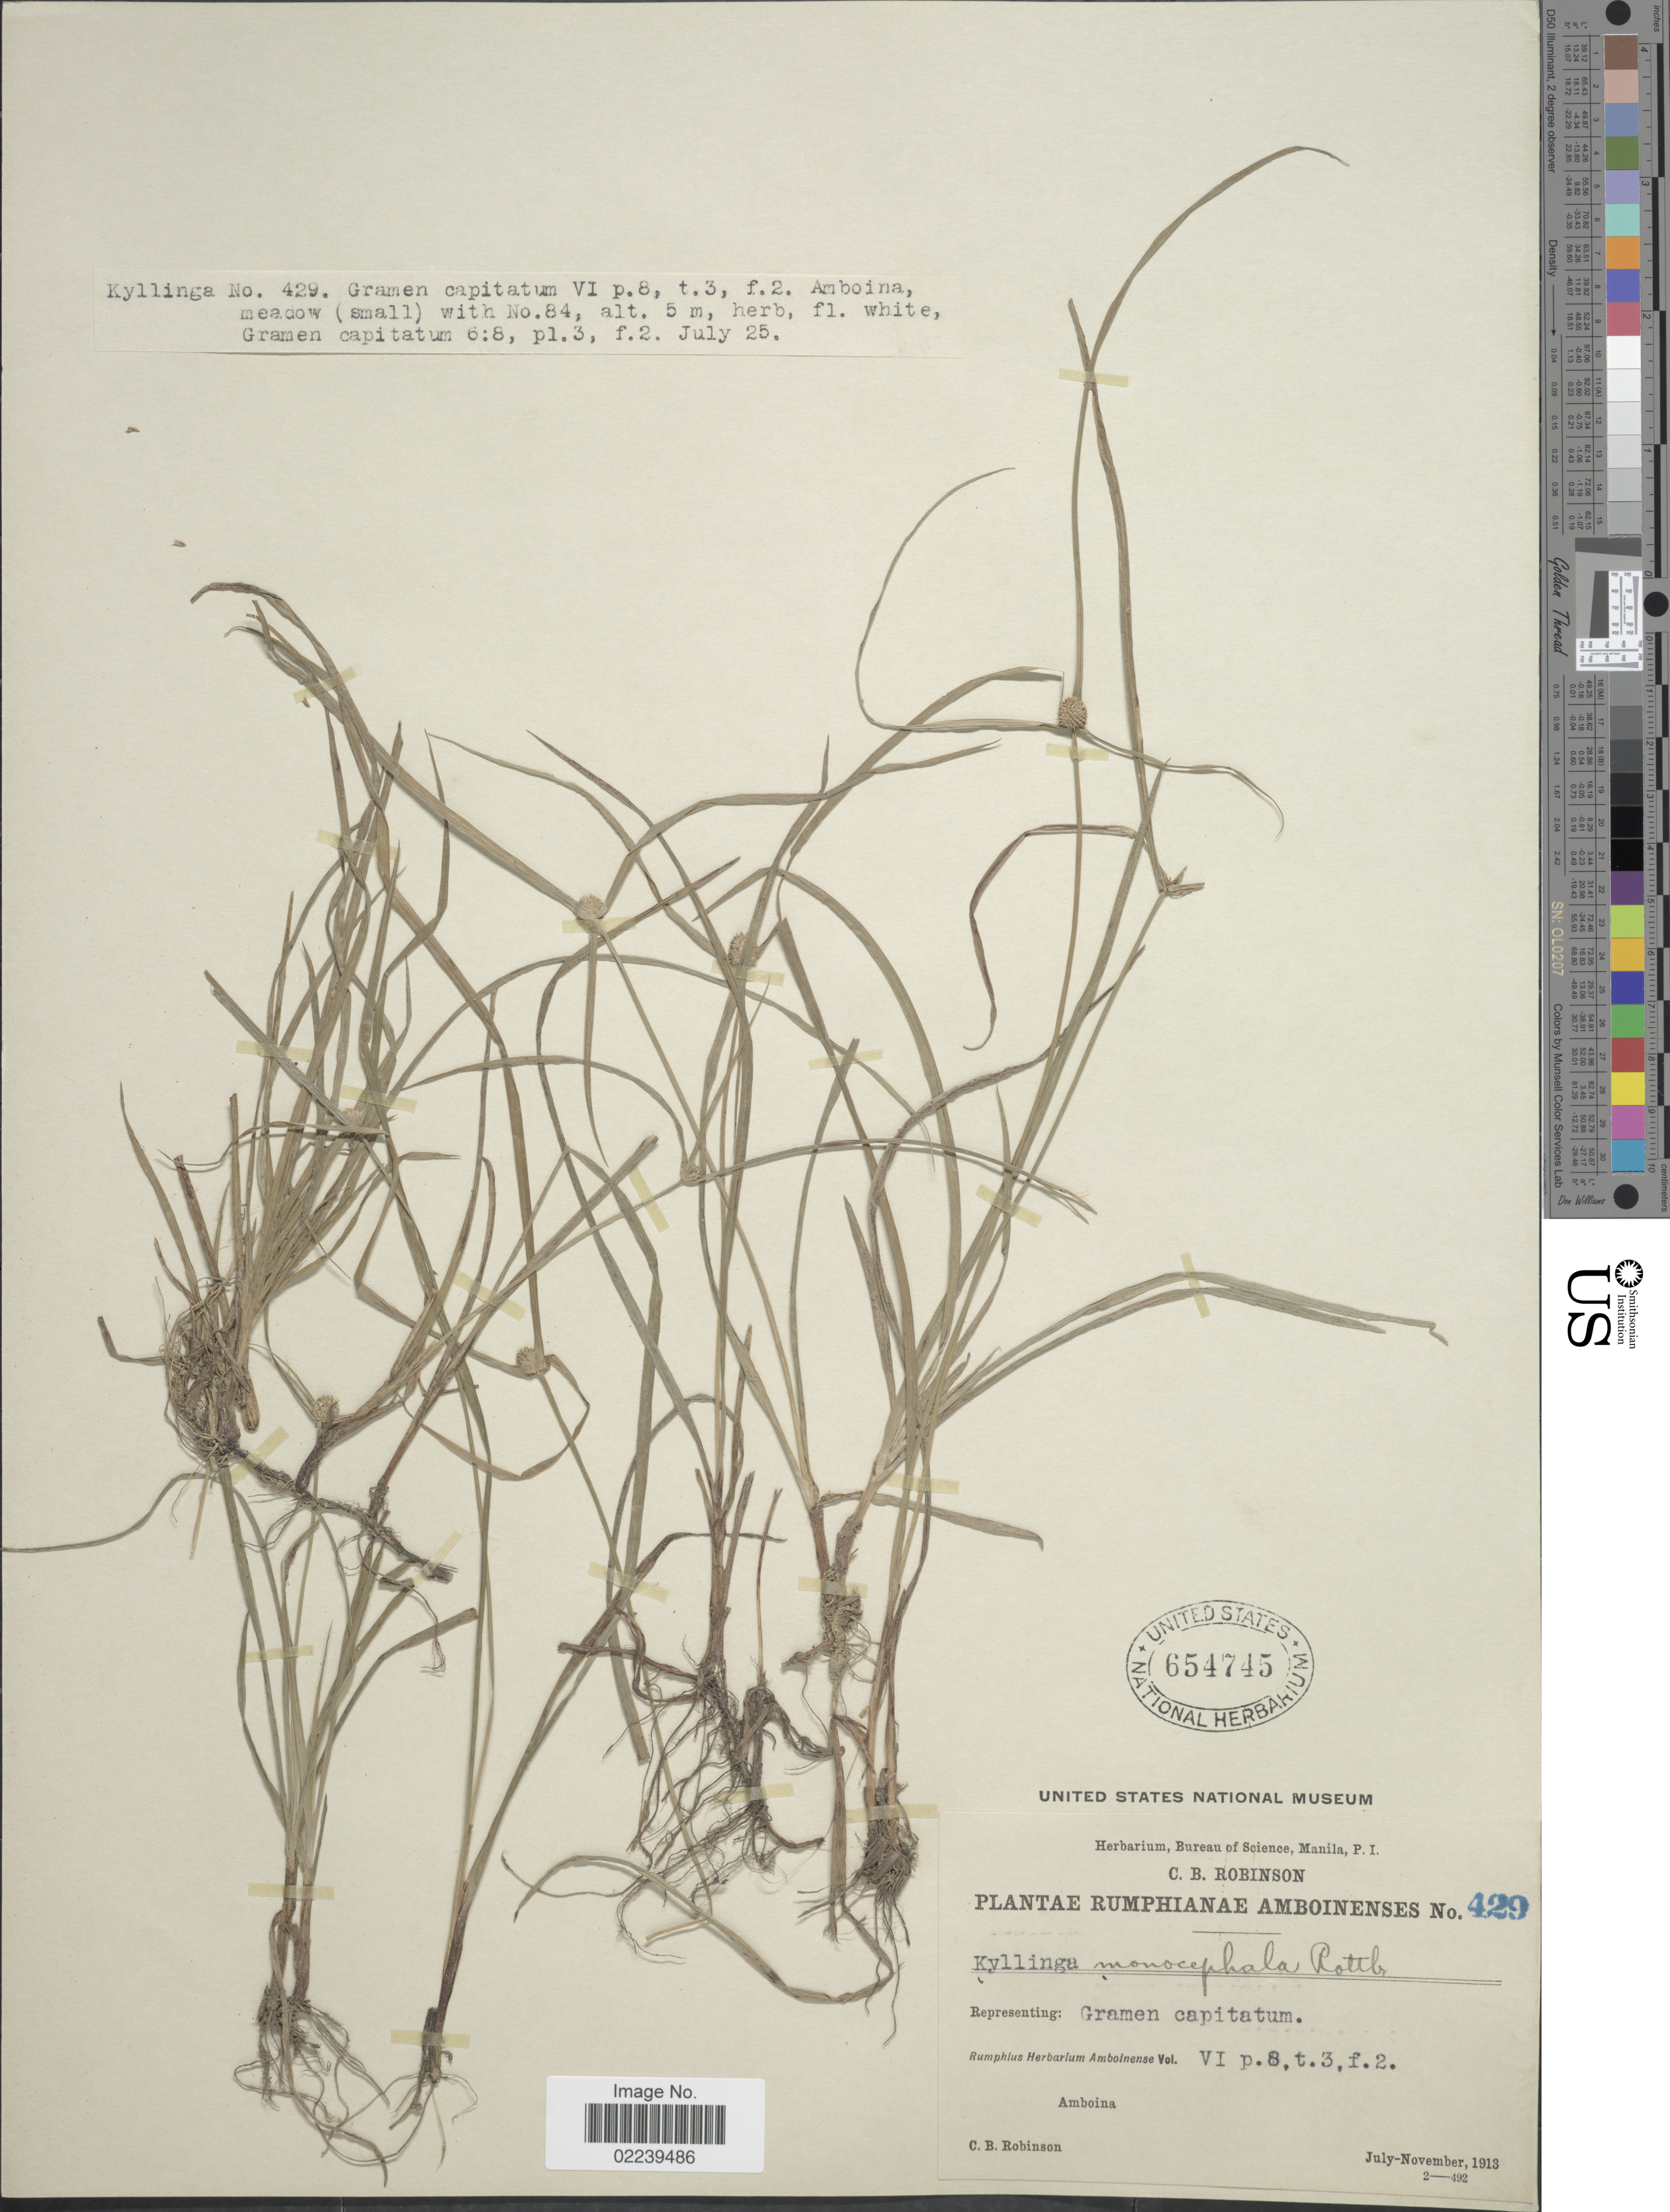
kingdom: Plantae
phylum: Tracheophyta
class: Liliopsida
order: Poales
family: Cyperaceae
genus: Cyperus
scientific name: Cyperus mindorensis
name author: (Steud.) Huygh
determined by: Strong, M. T., (US), Smithsonian Institution - National Museum of Natural History (UNITED STATES)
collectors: C. Robinson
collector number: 429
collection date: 1913-07-25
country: Indonesia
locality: Amboina, meadow (small)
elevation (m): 5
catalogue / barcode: US 654745